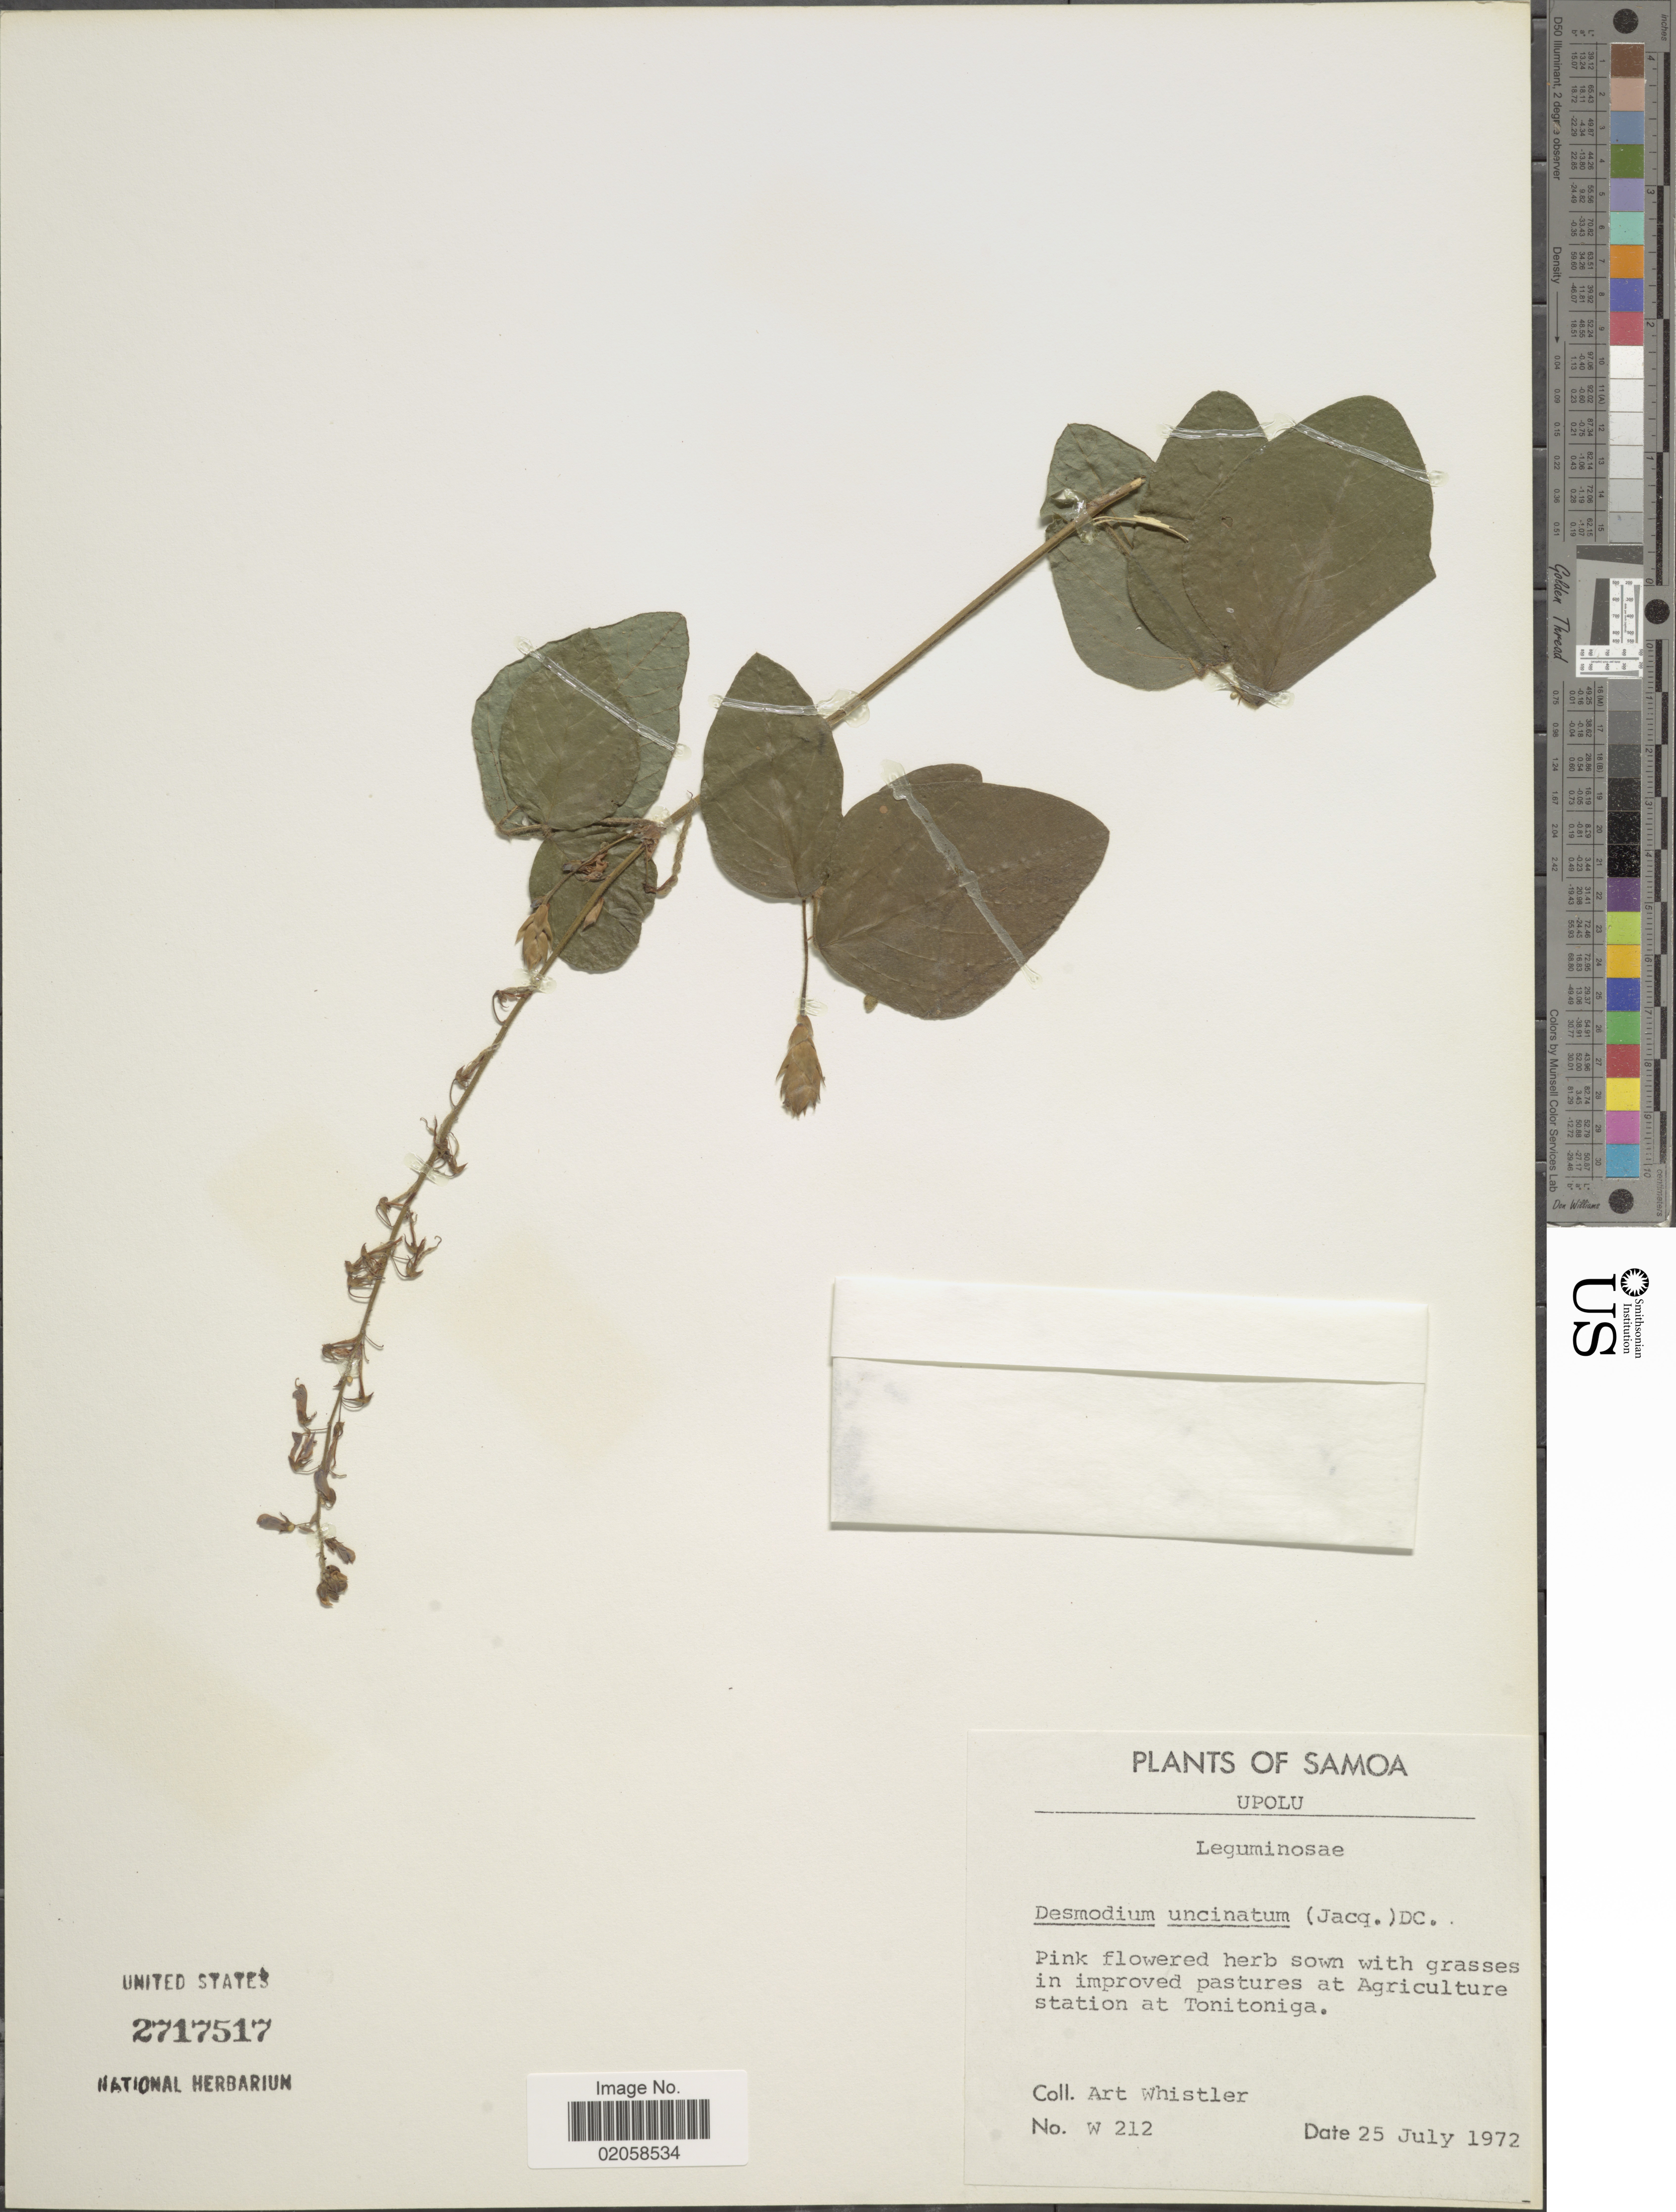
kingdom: Plantae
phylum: Tracheophyta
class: Magnoliopsida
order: Fabales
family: Fabaceae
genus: Desmodium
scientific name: Desmodium uncinatum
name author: (Jacq.) DC.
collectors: A. Whistler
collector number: W 212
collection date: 1972-07-25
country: Samoa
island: Upolu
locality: Upolu, in improved pastures at Agricultural station at Tonitoniga.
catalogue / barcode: US 2717517